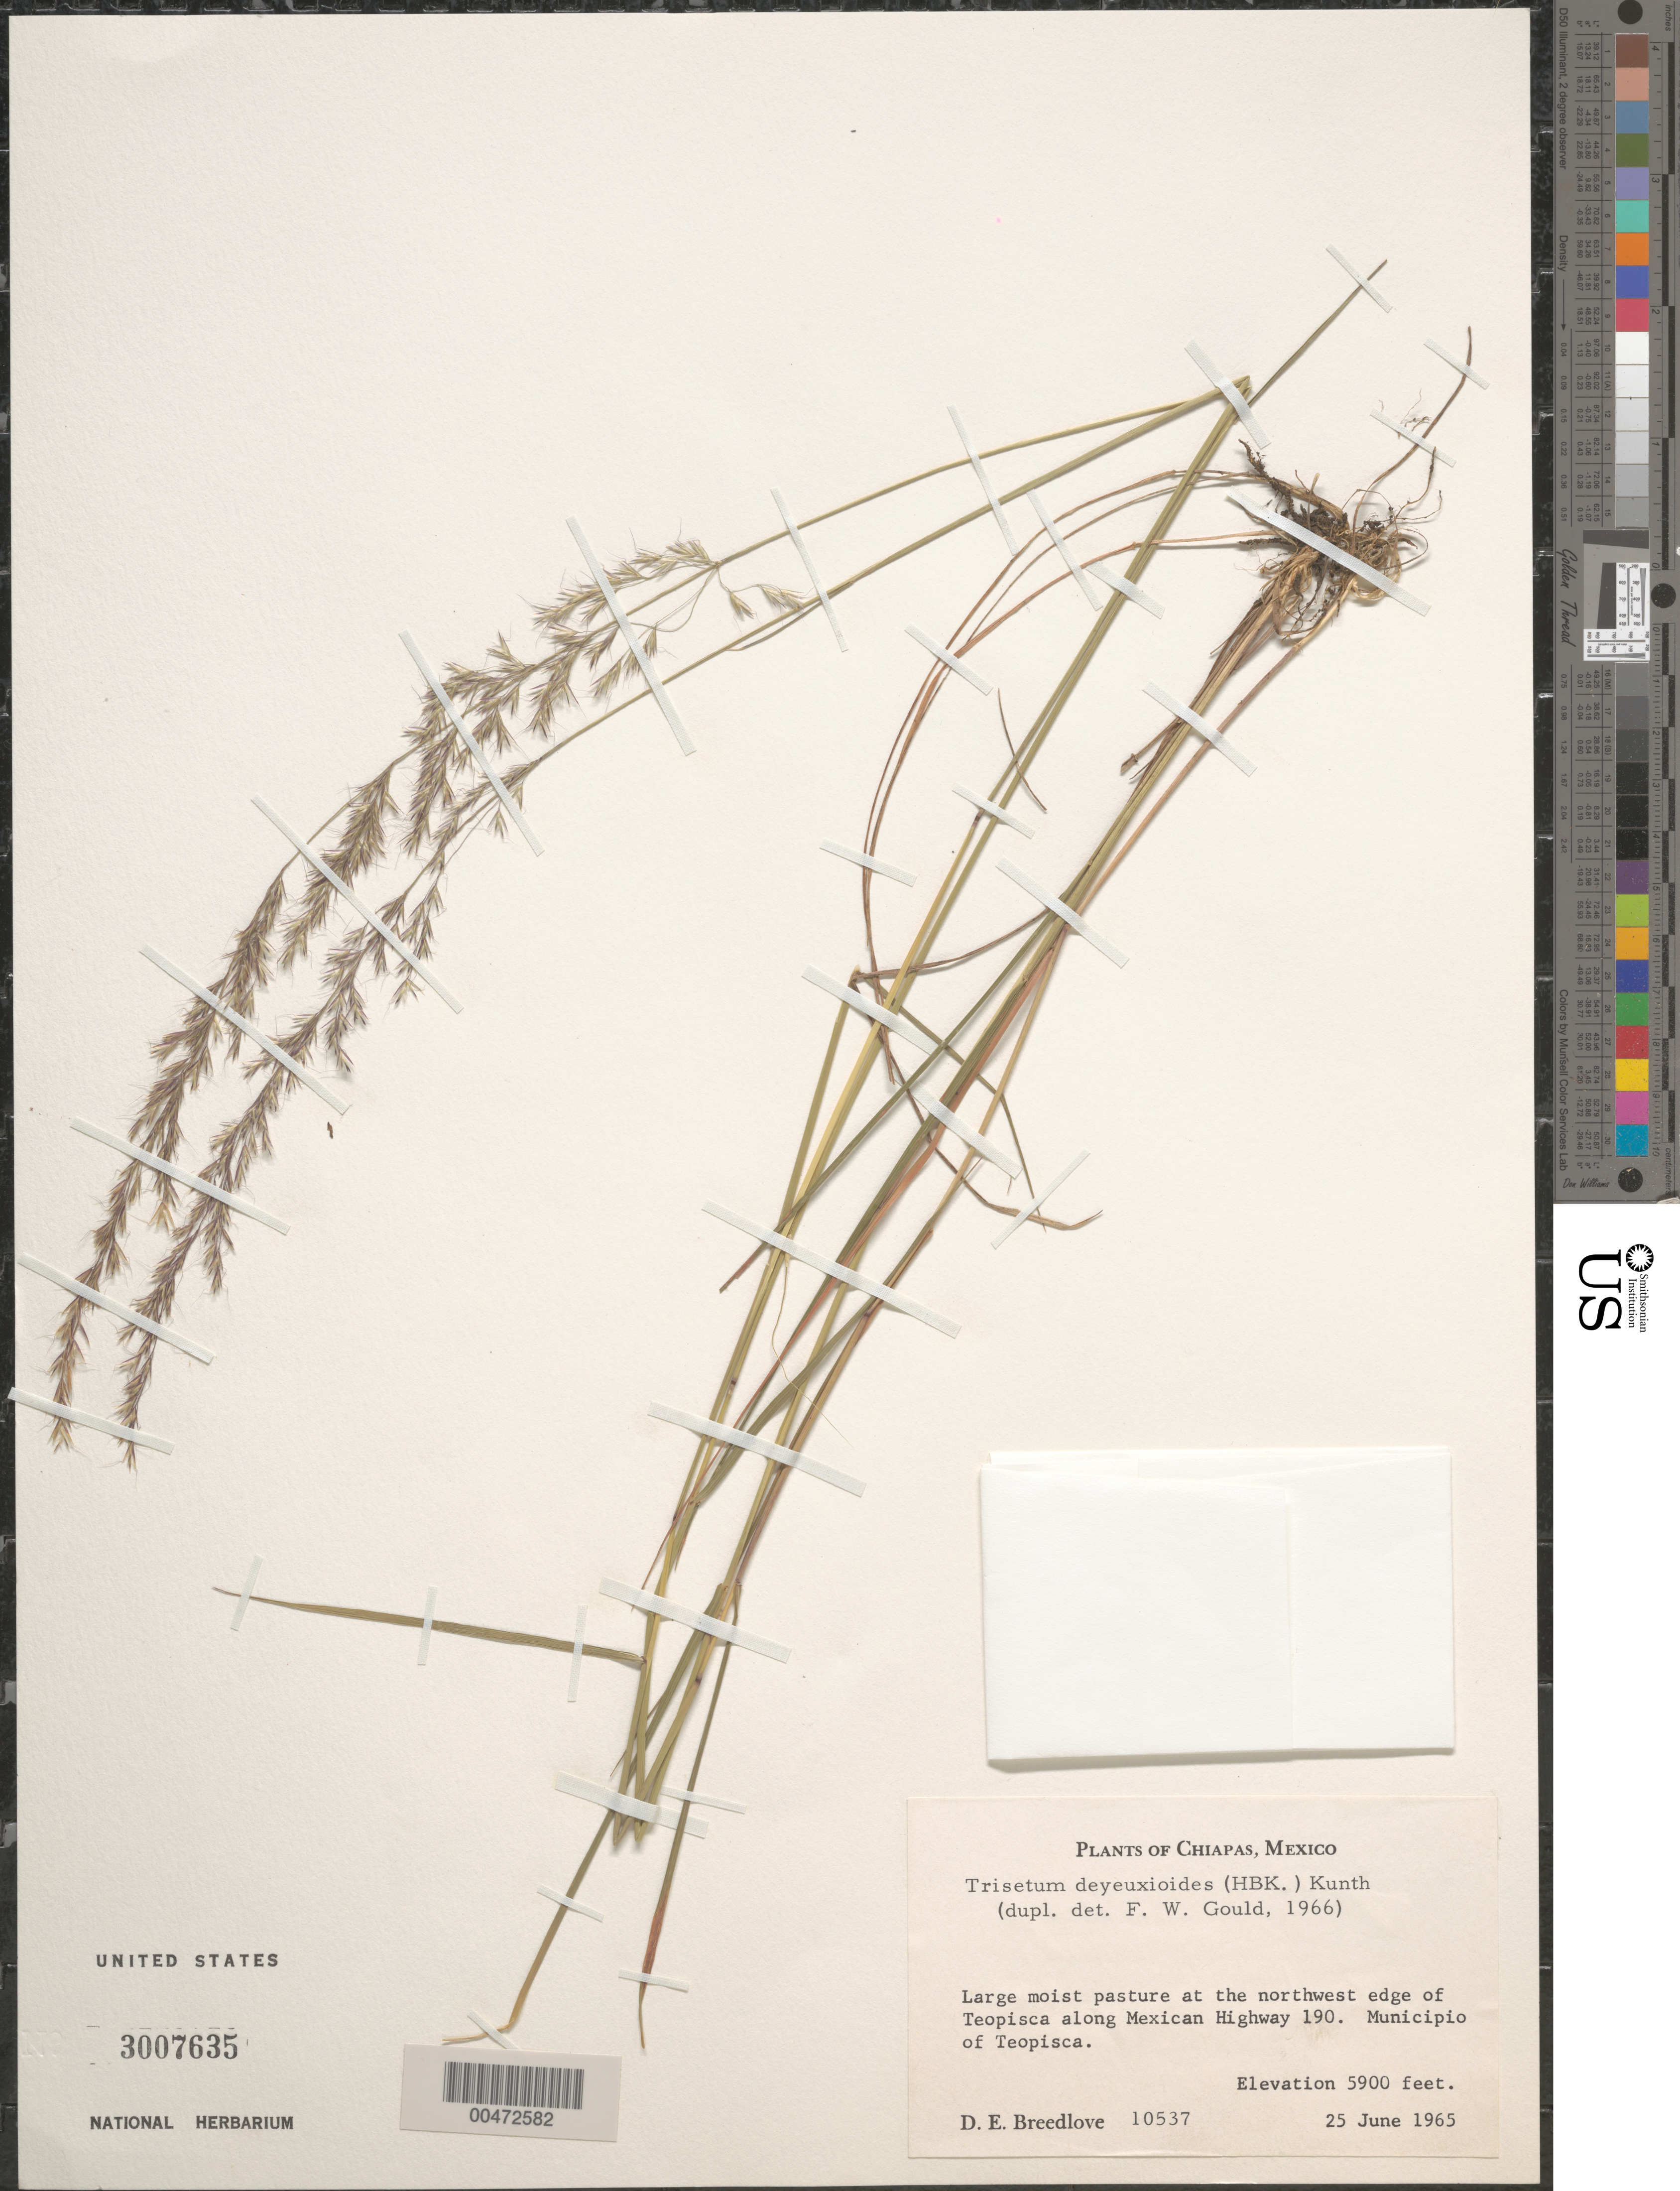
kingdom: Plantae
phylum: Tracheophyta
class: Liliopsida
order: Poales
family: Poaceae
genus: Trisetum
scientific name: Trisetum deyeuxioides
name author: (Kunth) Kunth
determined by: Gould, F. W.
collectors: D. E. Breedlove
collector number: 10537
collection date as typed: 25 Jun 1965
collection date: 1965-06-25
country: Mexico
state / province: Chiapas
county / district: Teopisca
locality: At the NW edge of Teopisca along Mexican Hwy 190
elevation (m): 1798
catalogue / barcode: US 3007635